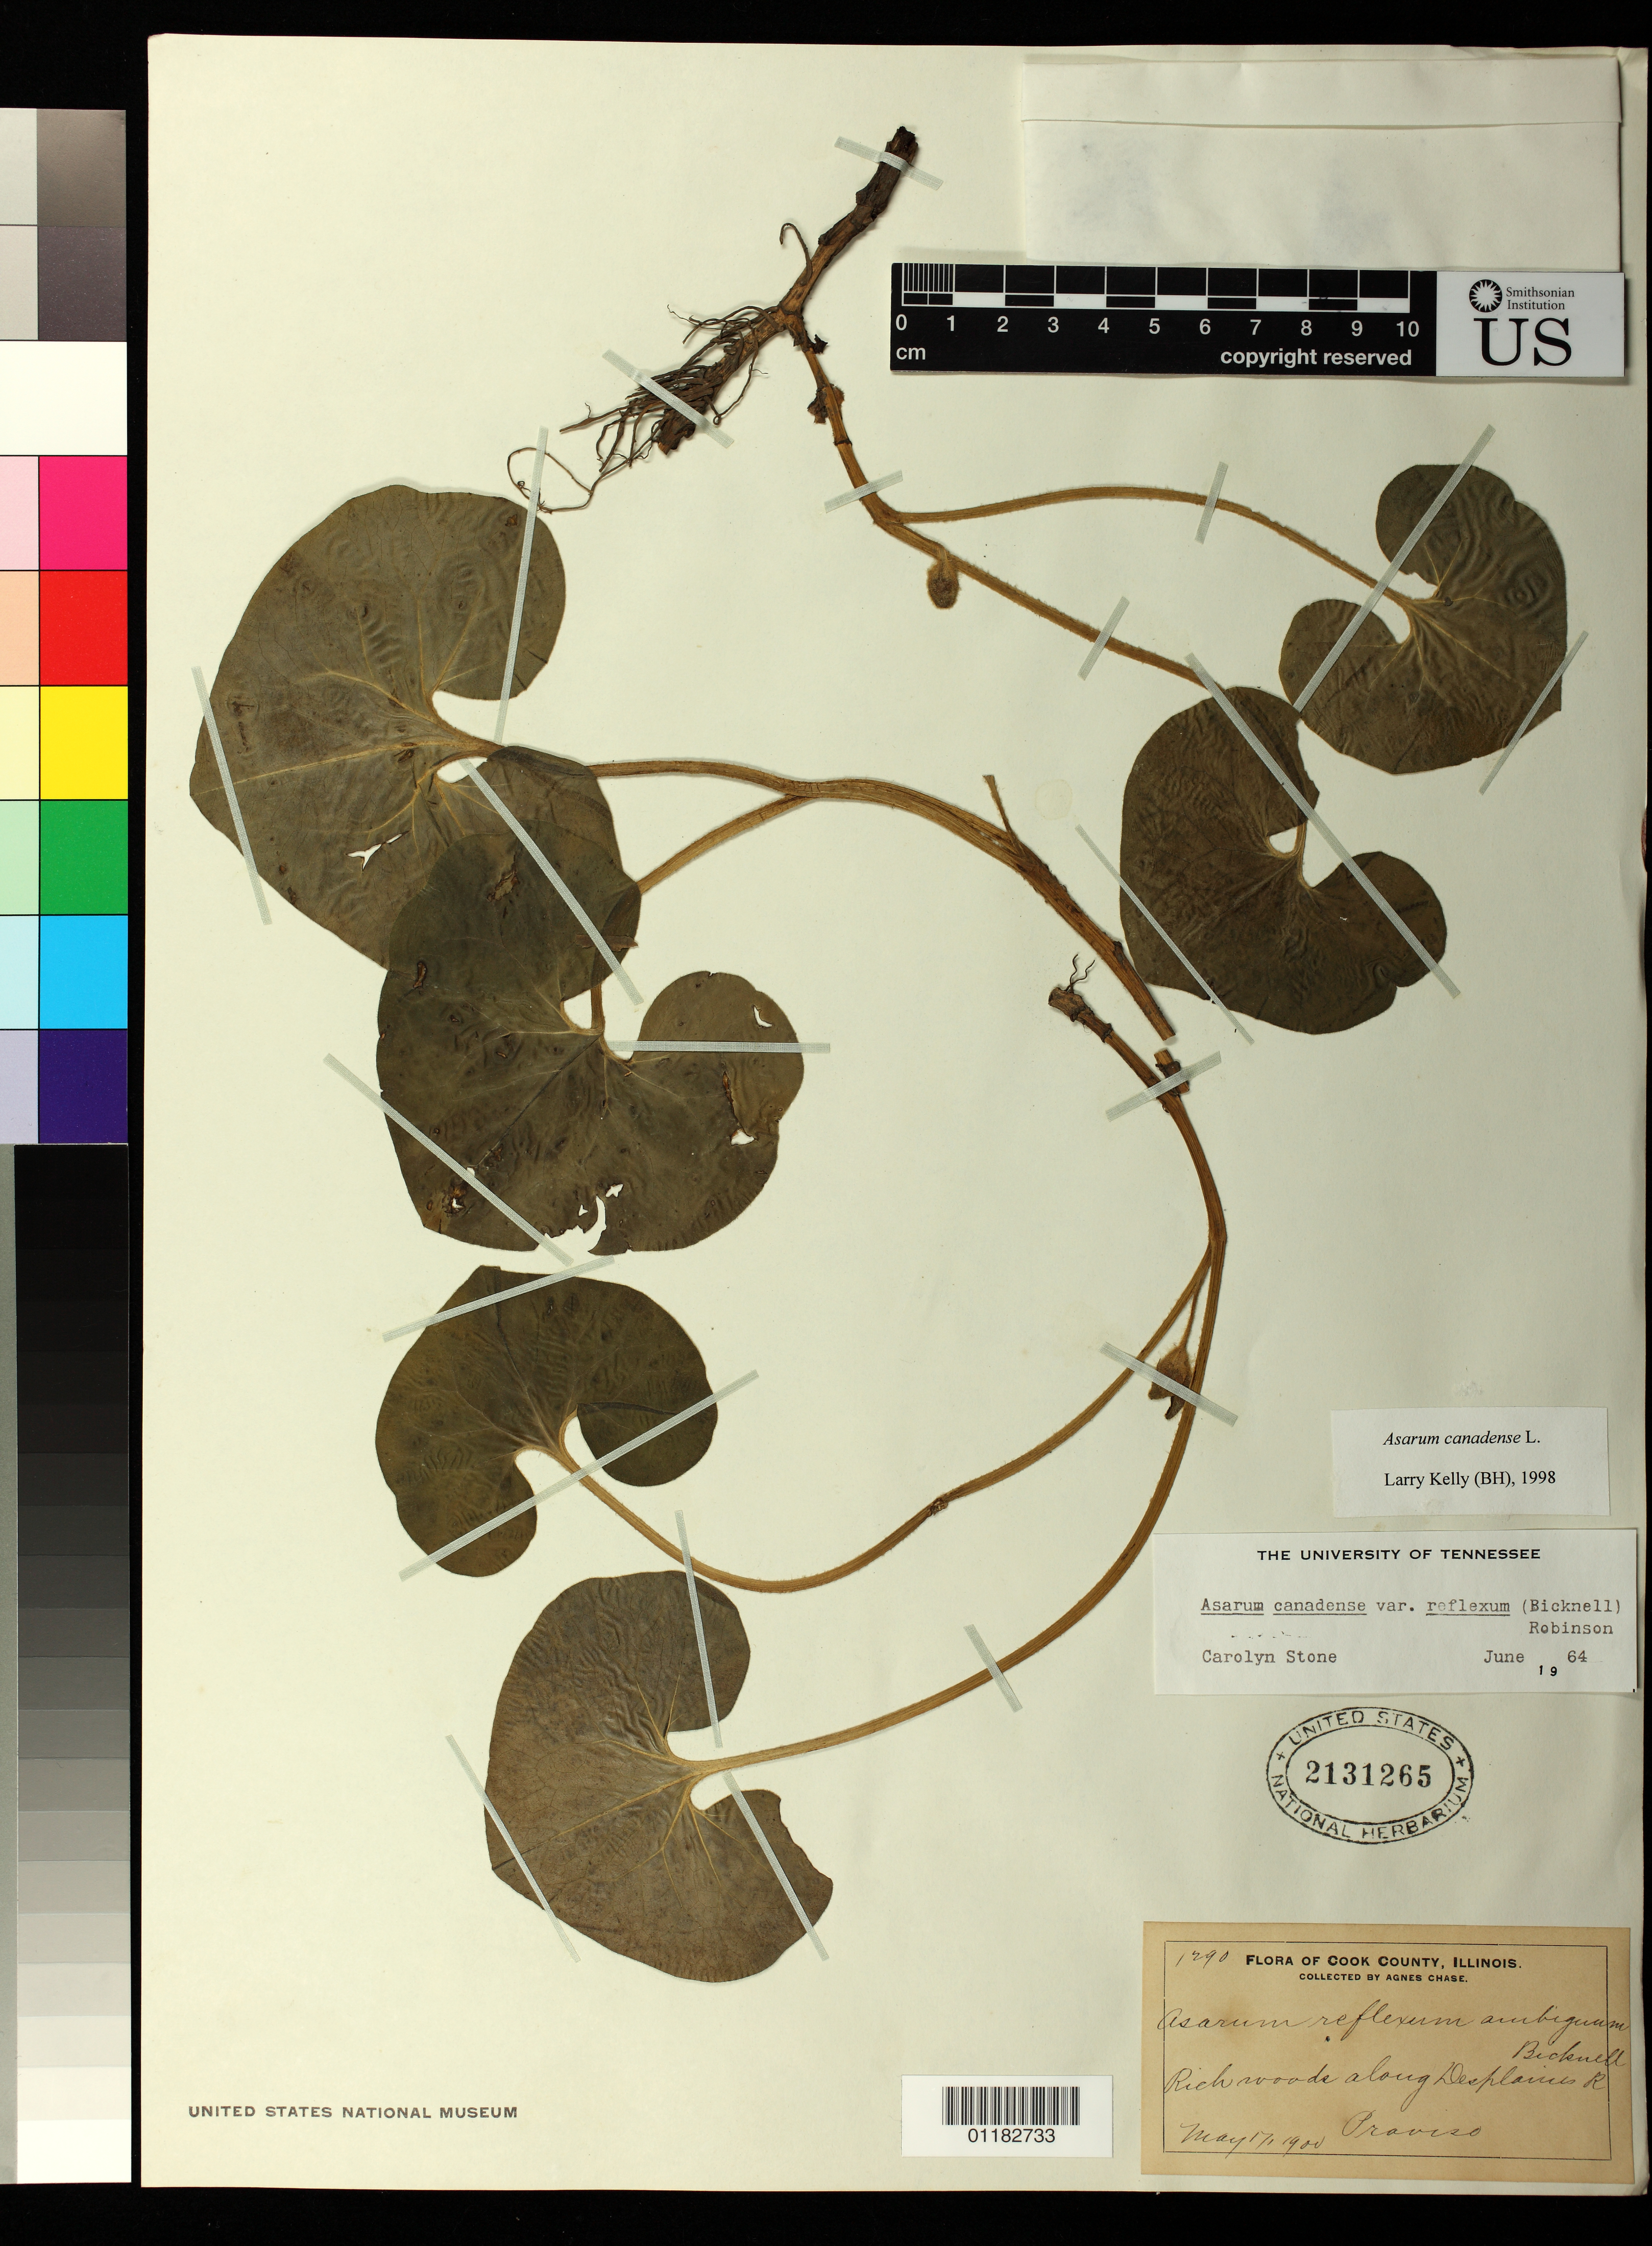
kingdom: Plantae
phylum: Tracheophyta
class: Magnoliopsida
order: Piperales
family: Aristolochiaceae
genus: Asarum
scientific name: Asarum canadense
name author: L.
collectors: A. Chase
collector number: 1290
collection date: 1900-05-17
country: United States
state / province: Illinois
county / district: Cook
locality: Proviso, Cook County, along Desplaines River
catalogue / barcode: US 2131265